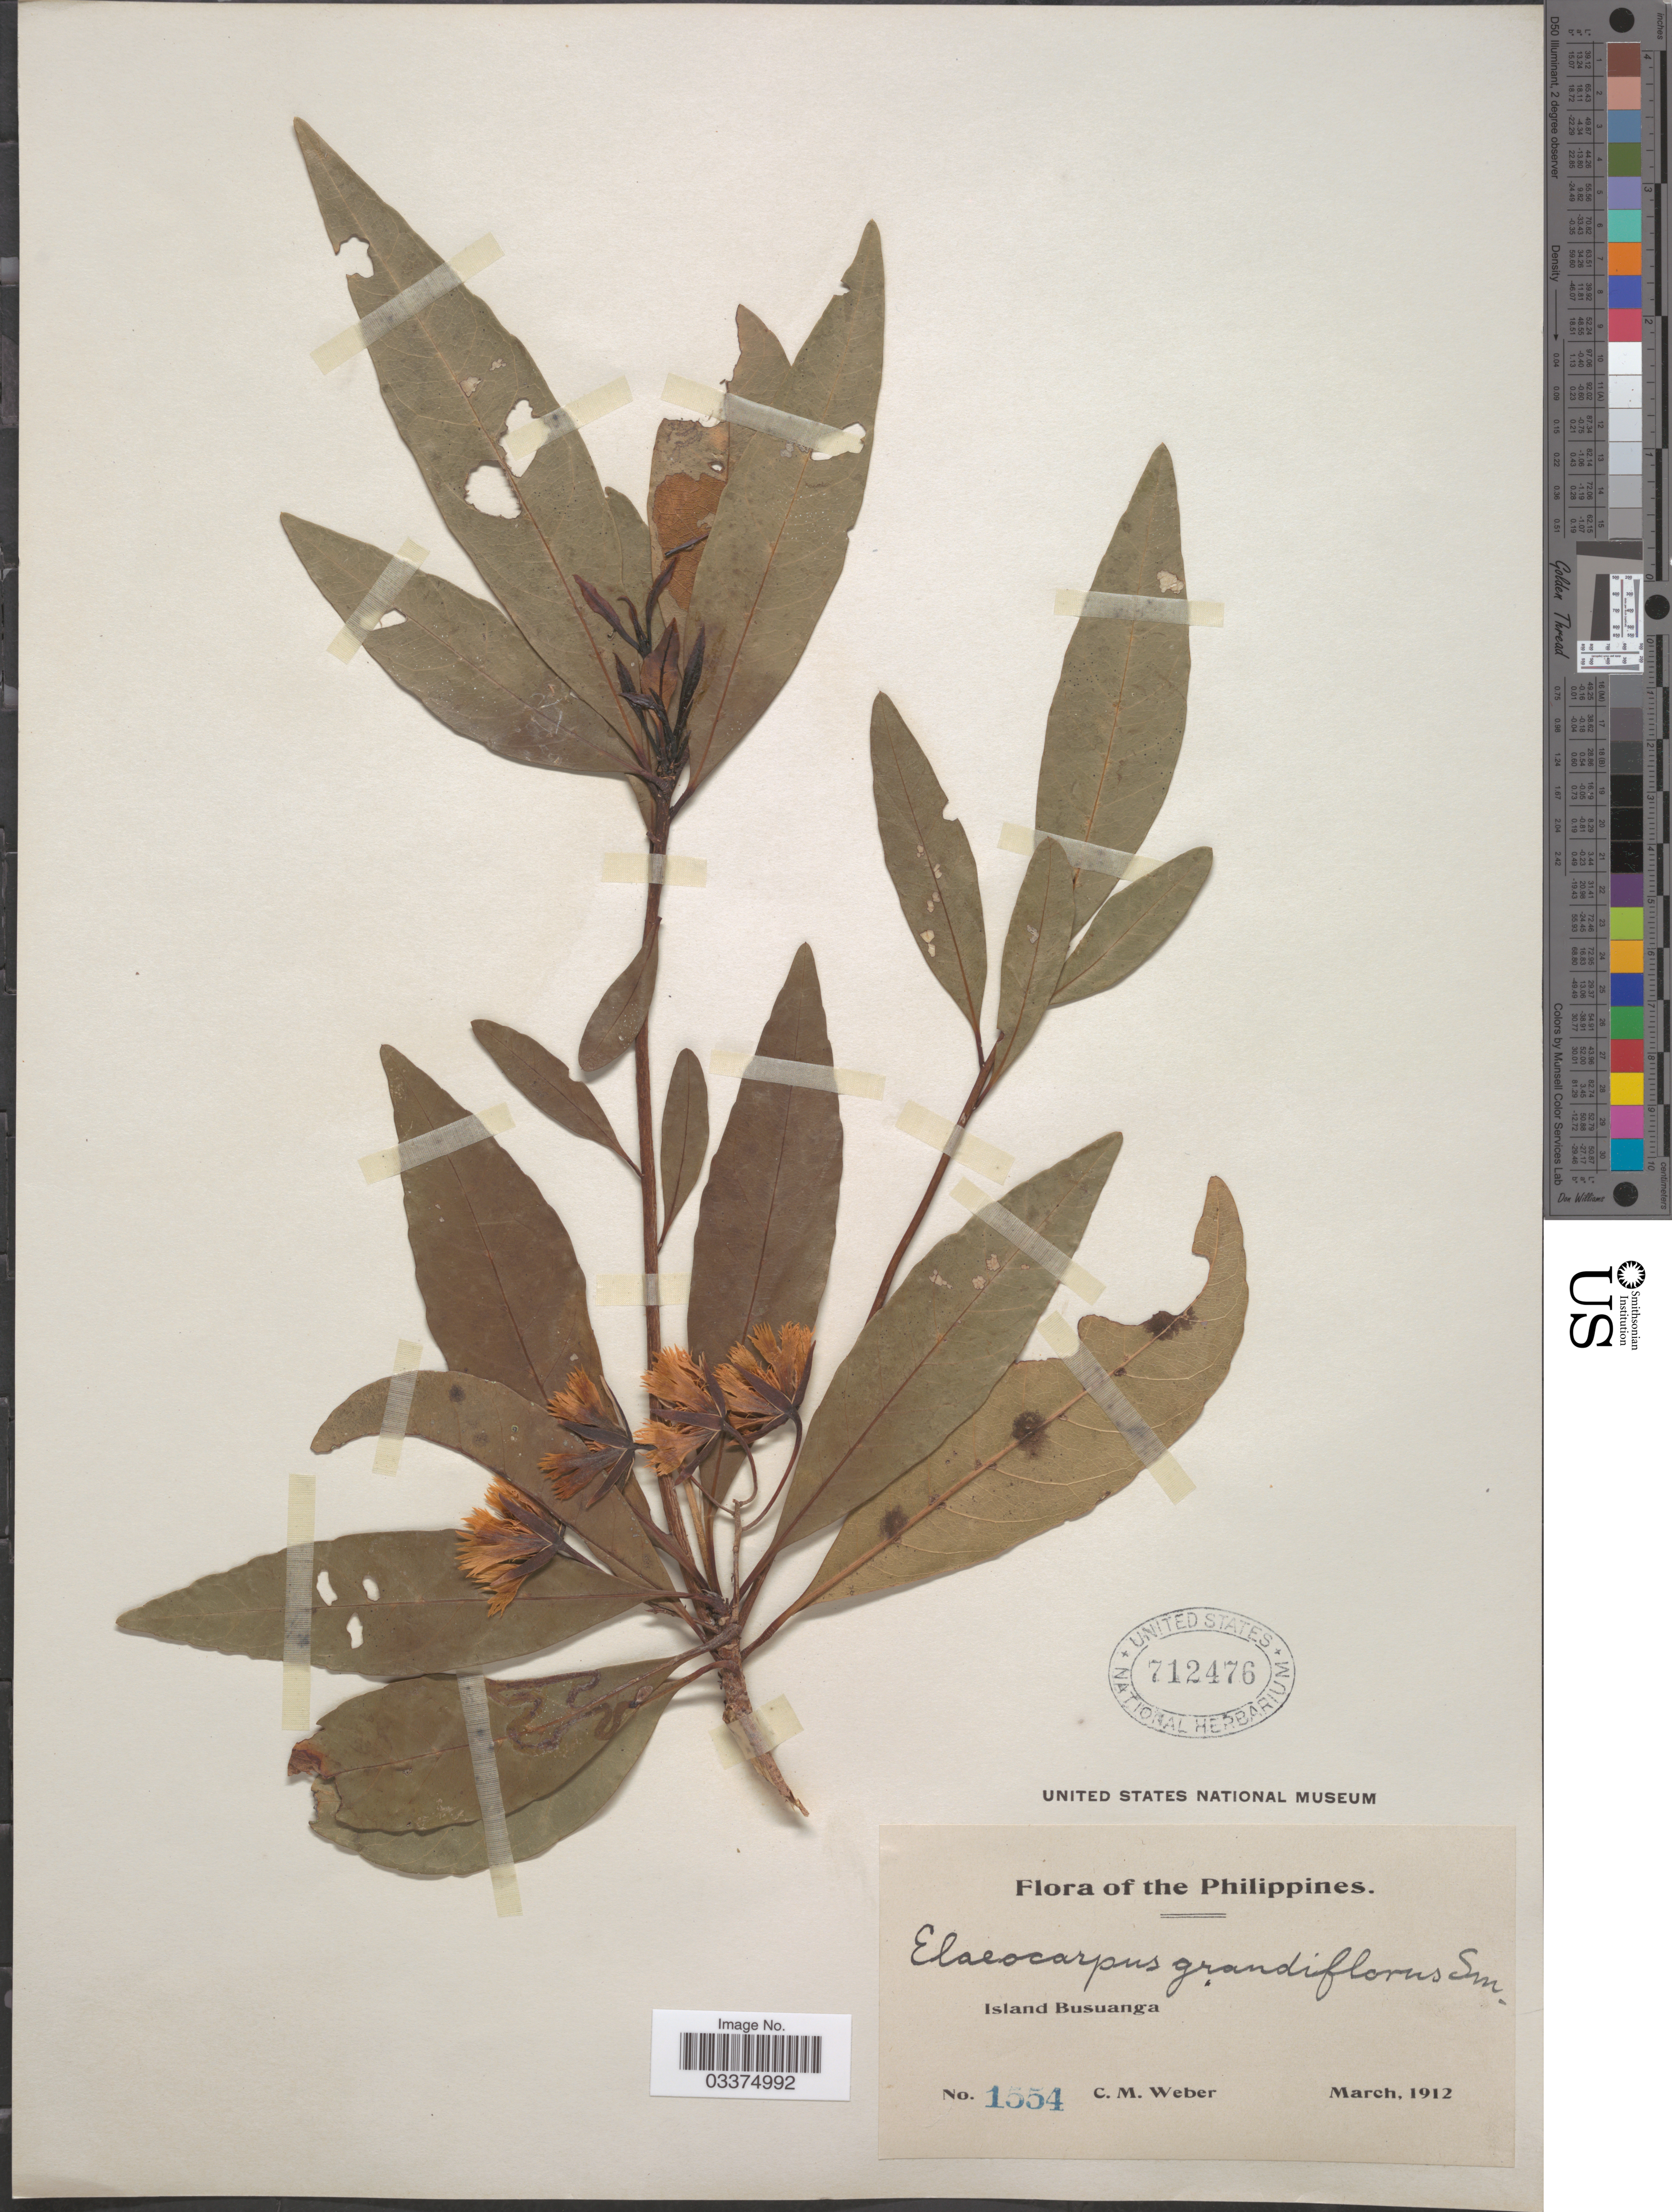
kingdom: Plantae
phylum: Tracheophyta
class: Magnoliopsida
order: Oxalidales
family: Elaeocarpaceae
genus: Elaeocarpus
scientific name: Elaeocarpus grandiflorus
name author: Sm.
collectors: C. M. Weber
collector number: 1554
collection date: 1912-03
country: Philippines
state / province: Mimaropa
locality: Island Busuanga.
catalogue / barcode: US 712476